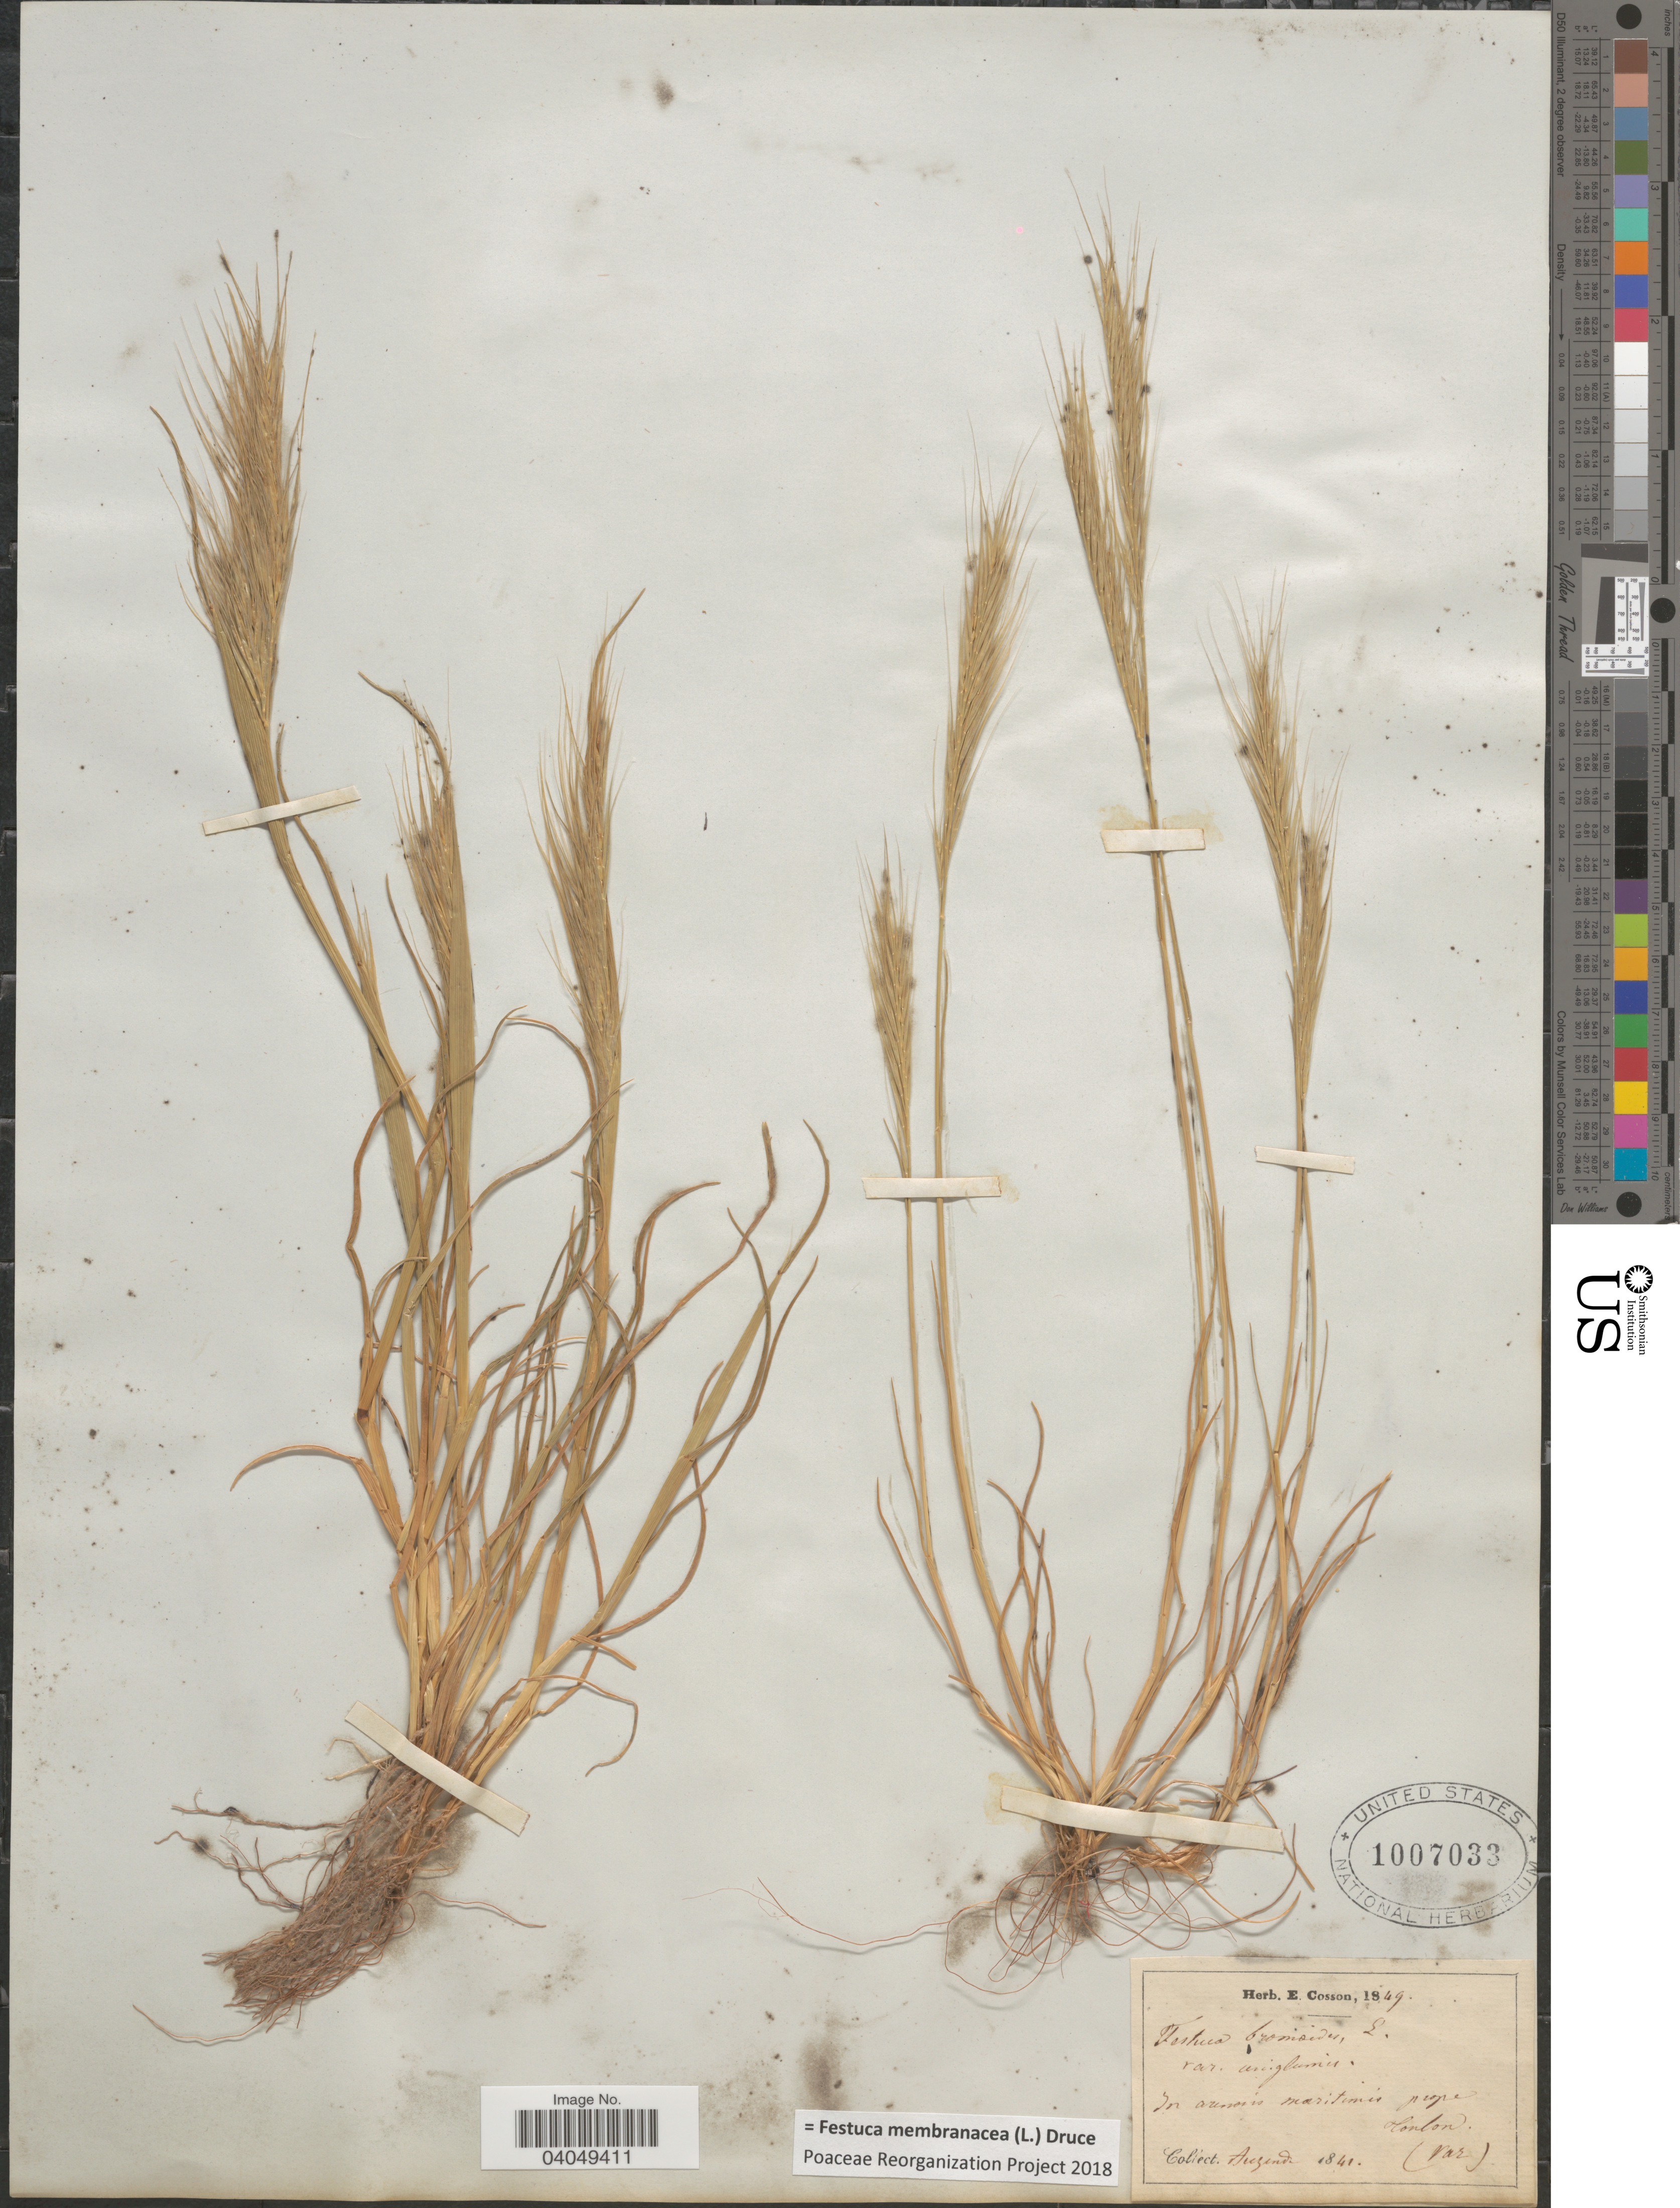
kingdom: Plantae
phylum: Tracheophyta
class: Liliopsida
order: Poales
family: Poaceae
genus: Festuca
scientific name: Festuca membranacea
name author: Kit.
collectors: Auzende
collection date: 1841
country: France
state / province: Provence-Alpes-Côte d'Azur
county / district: Var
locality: In arenosis maritimis prope Toulon (Var).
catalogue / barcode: US 1007033